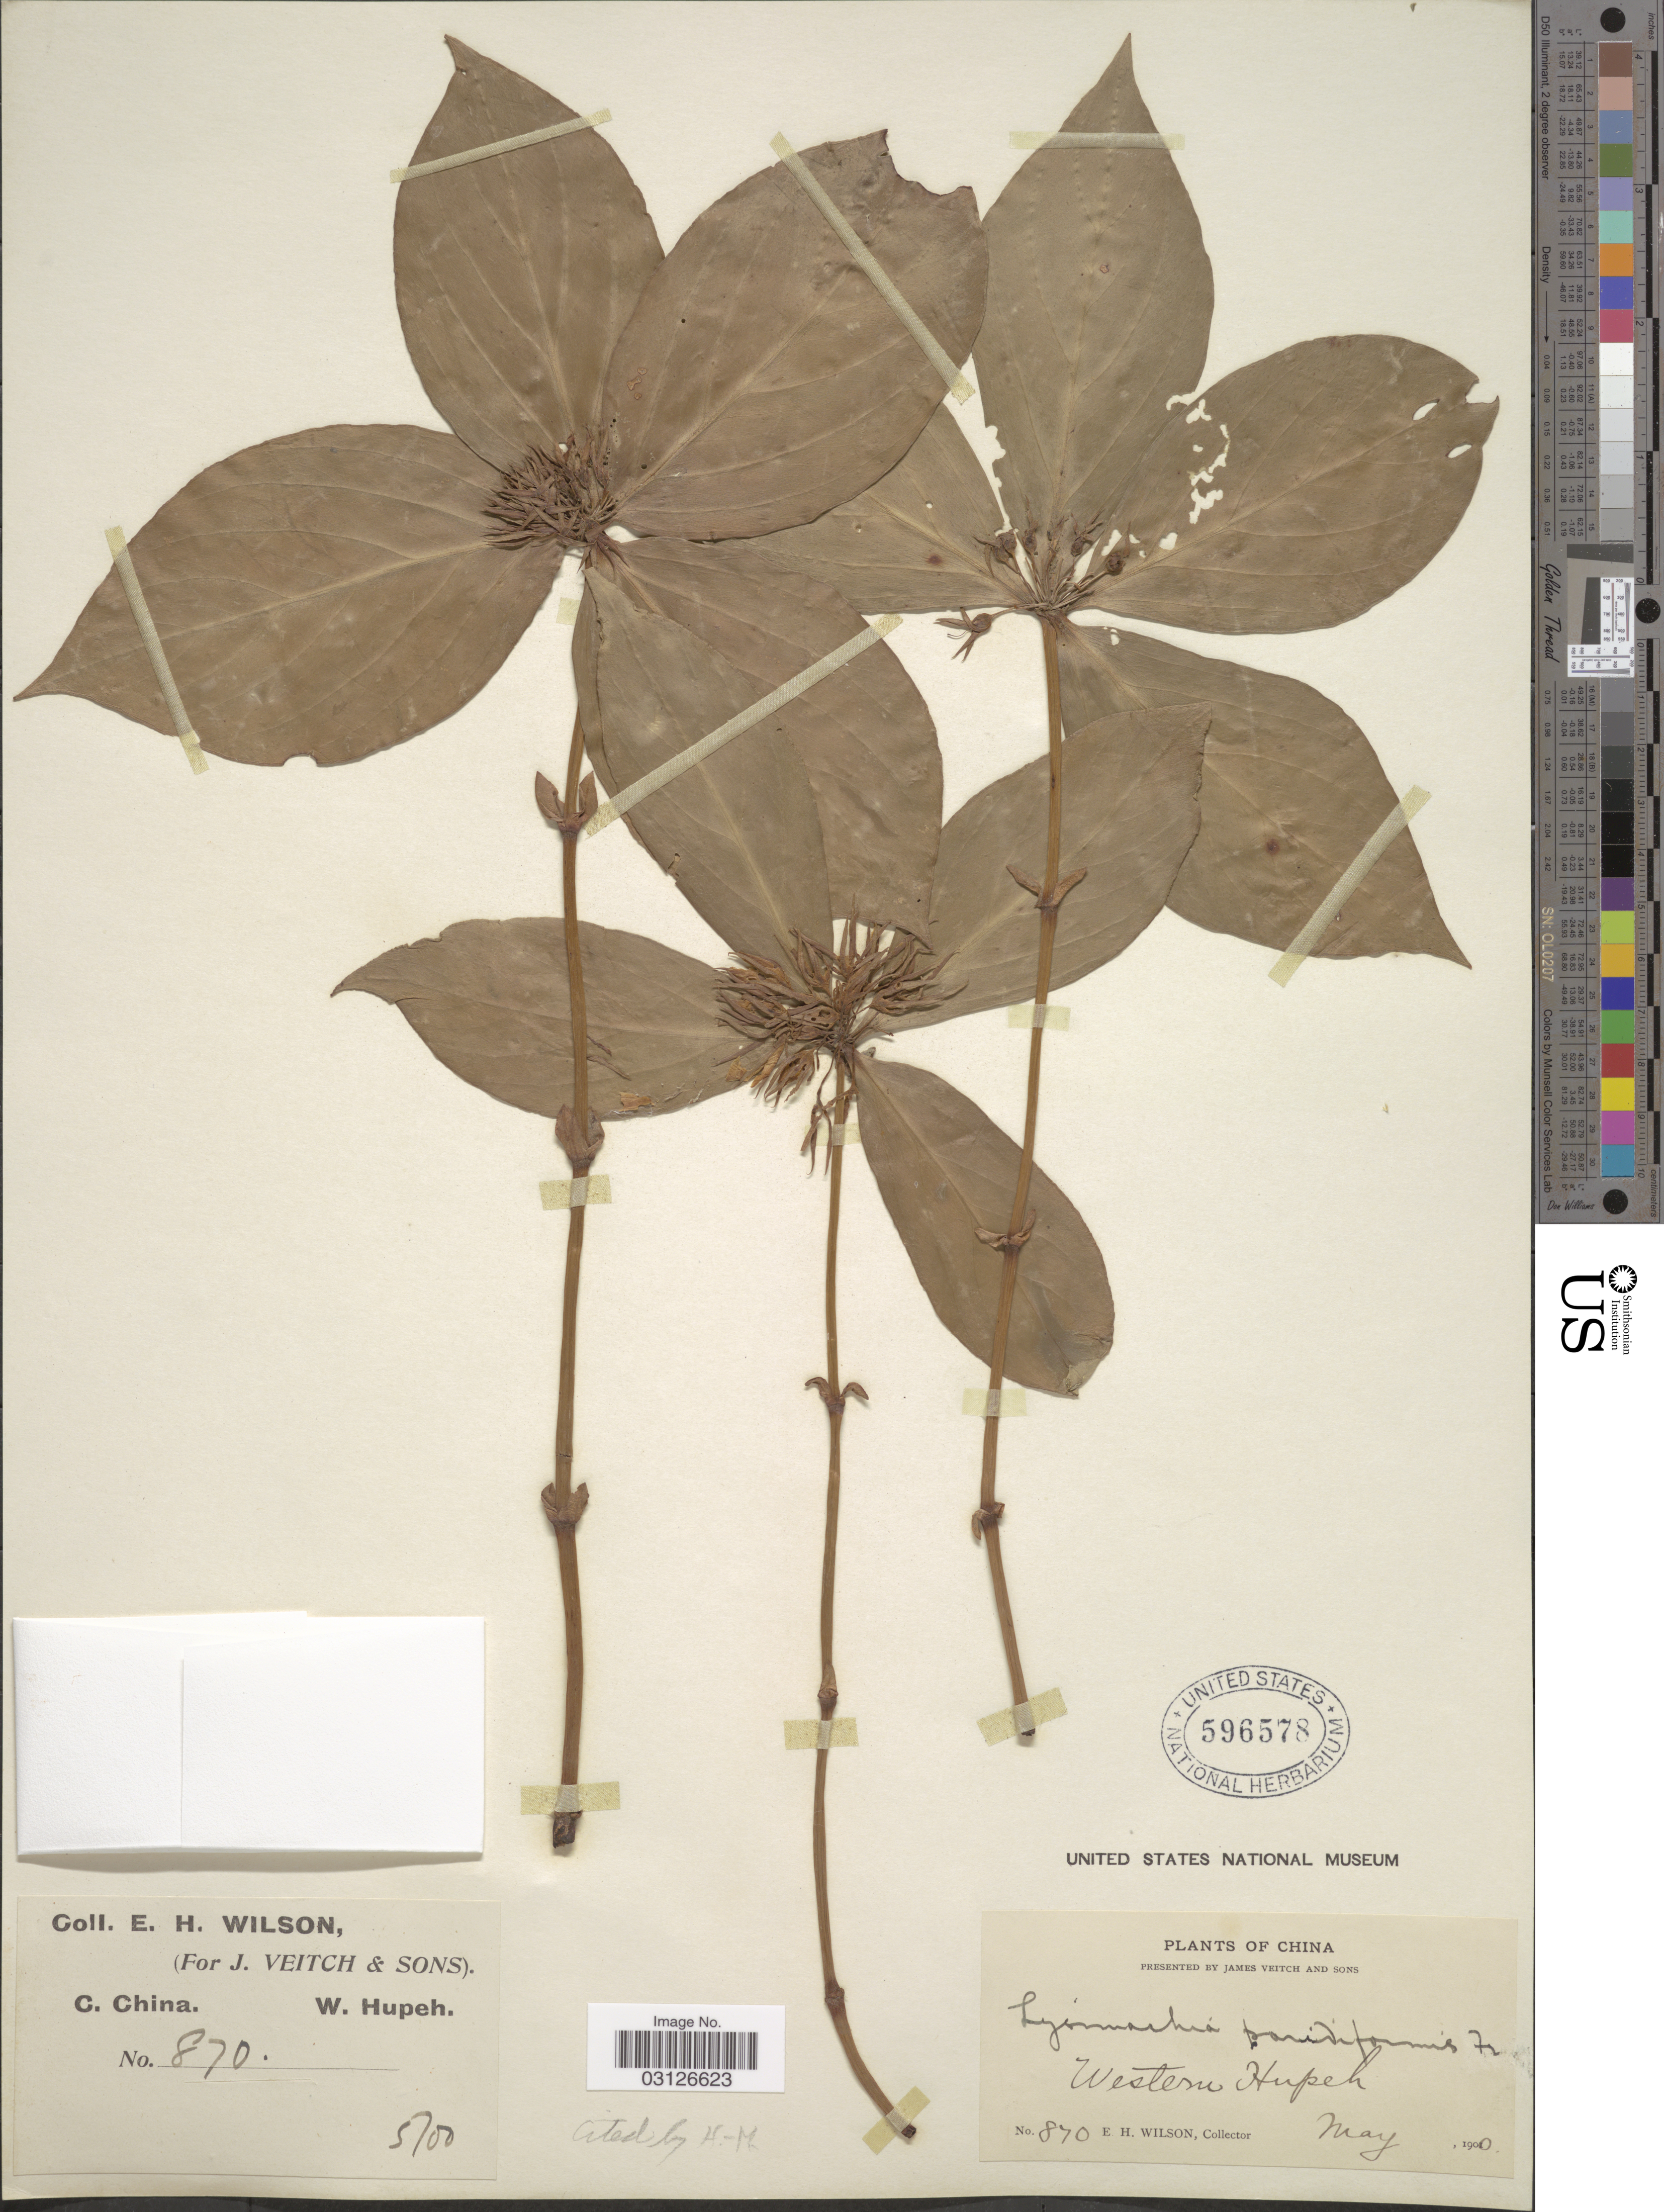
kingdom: Plantae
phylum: Tracheophyta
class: Magnoliopsida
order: Ericales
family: Primulaceae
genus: Lysimachia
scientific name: Lysimachia paridiformis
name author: Franch.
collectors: E. Wilson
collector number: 870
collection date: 1900-05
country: China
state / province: Hubei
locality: C. China. Western Hupeh.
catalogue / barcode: US 596578